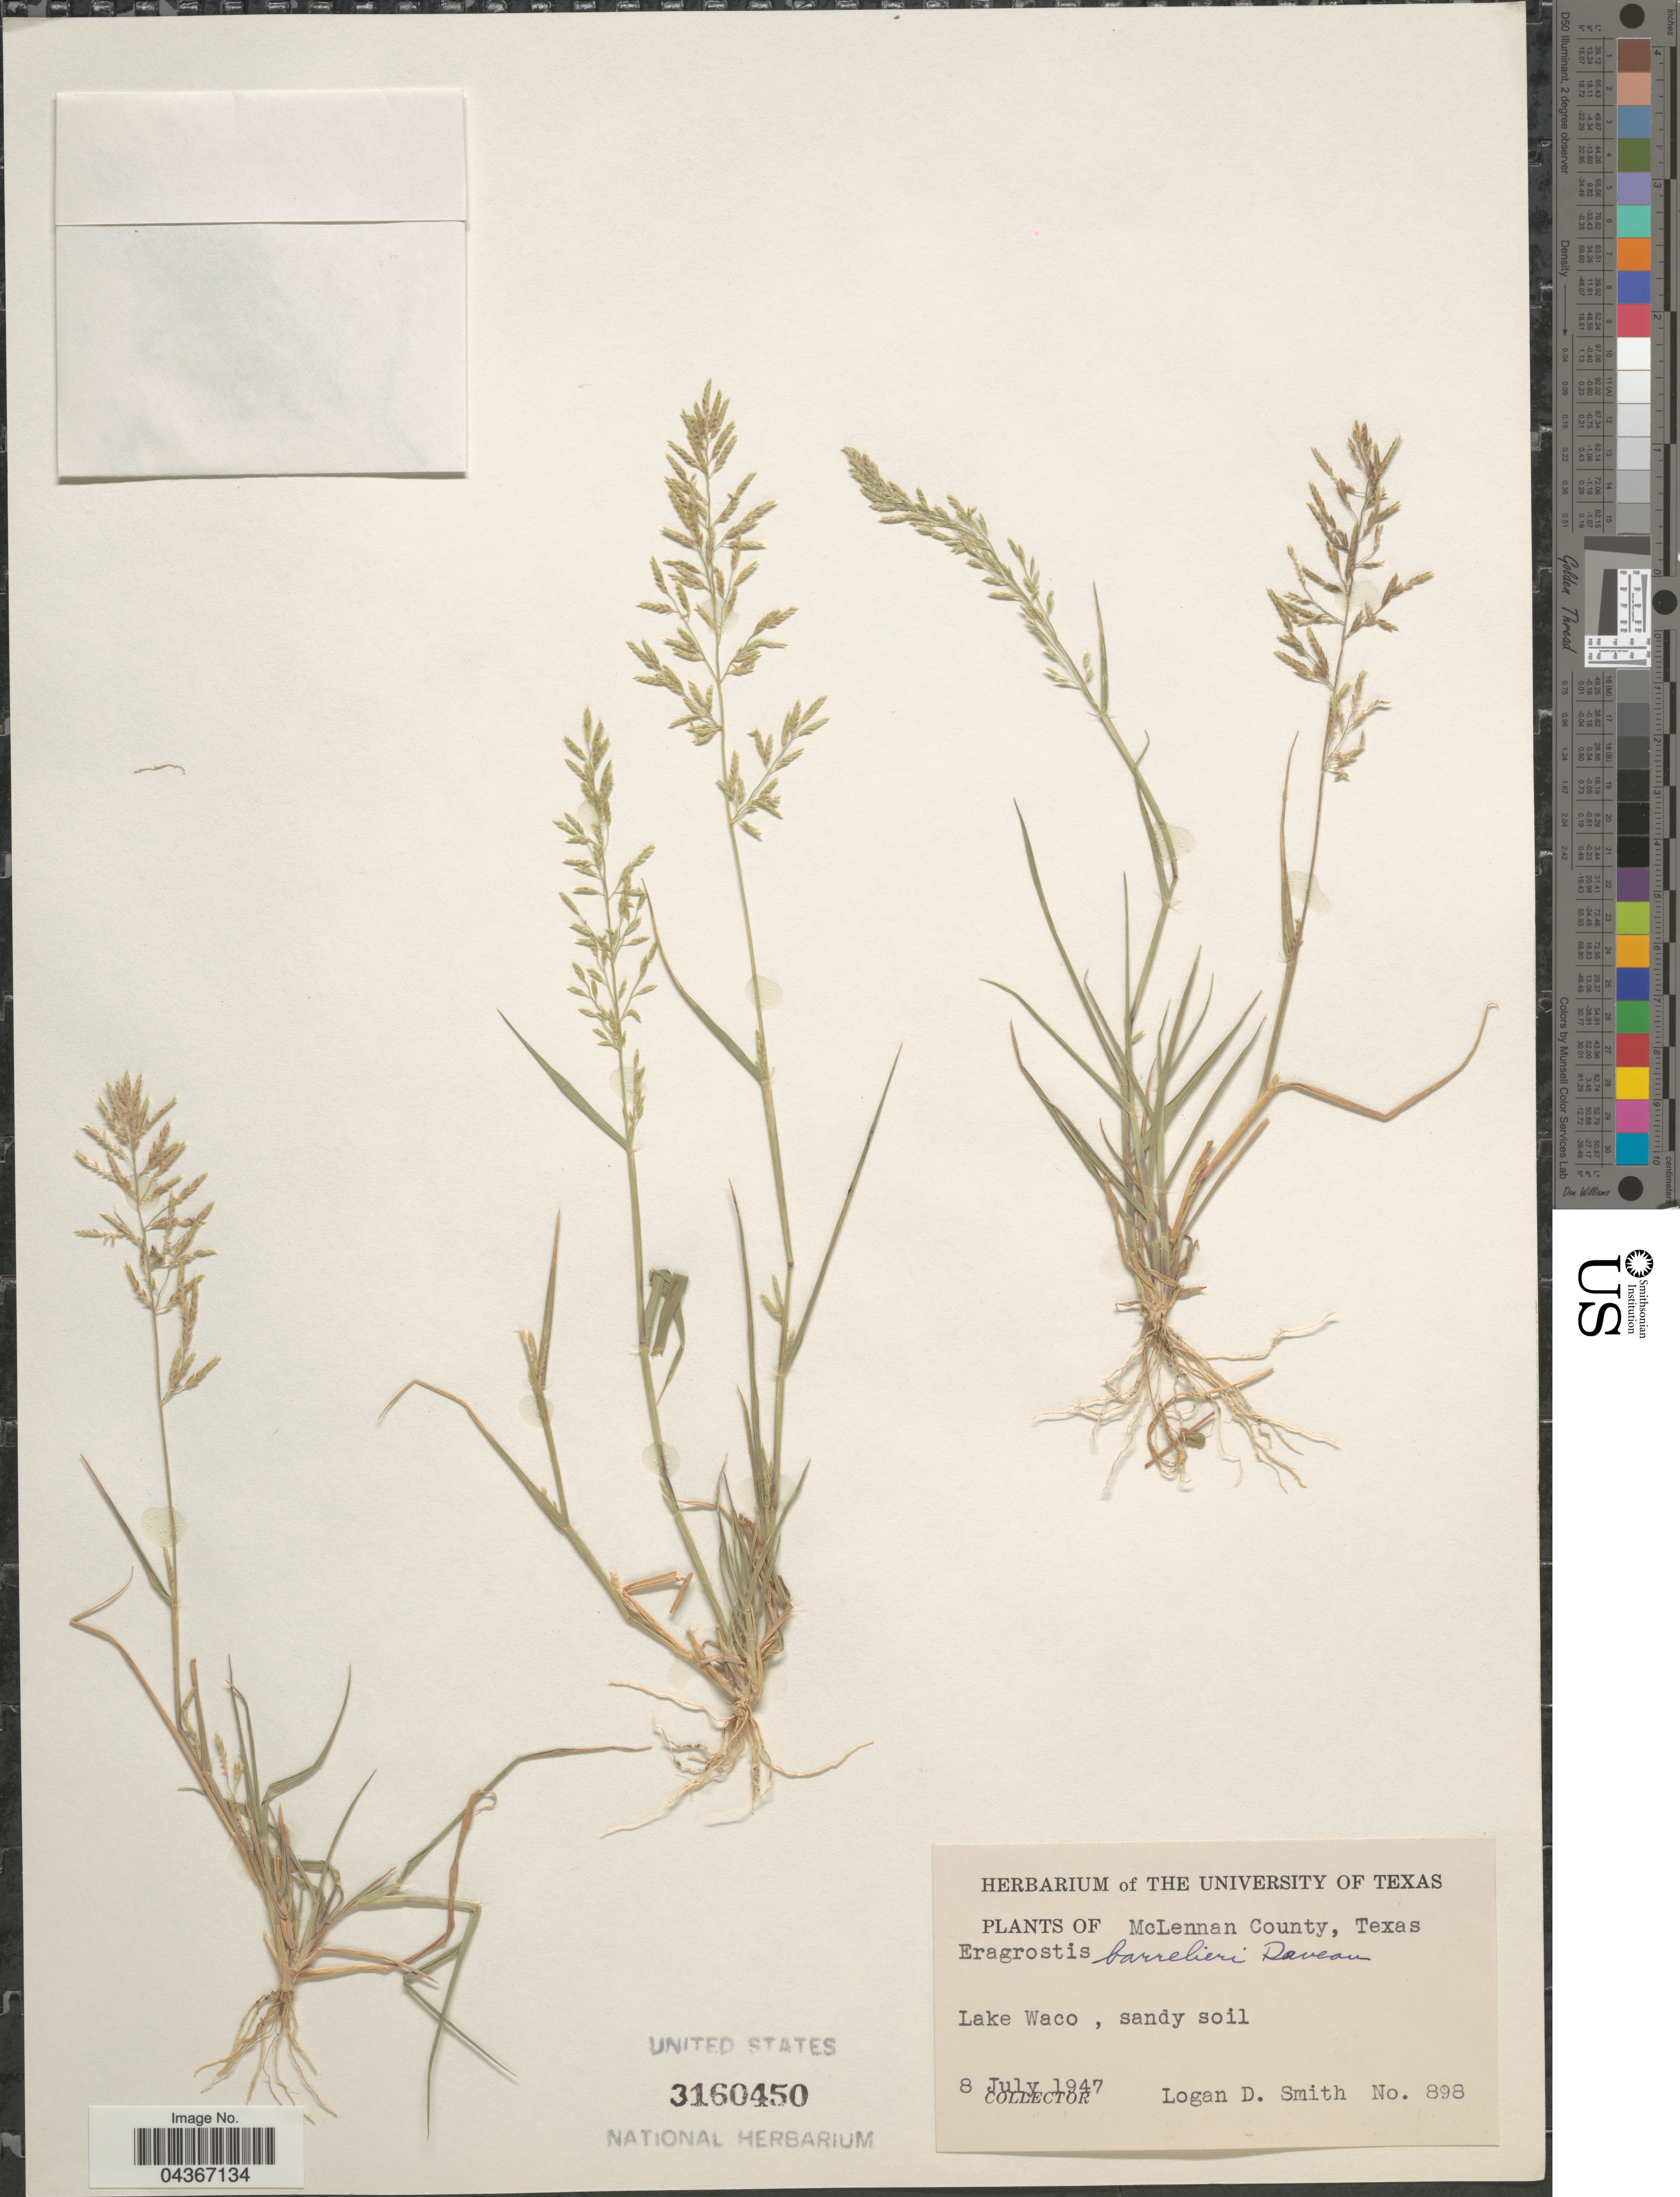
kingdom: Plantae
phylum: Tracheophyta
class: Liliopsida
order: Poales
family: Poaceae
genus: Eragrostis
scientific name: Eragrostis barrelieri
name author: Daveau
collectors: L. Smith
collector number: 898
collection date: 1947-07-08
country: United States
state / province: Texas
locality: McLennan County. Lake Waco.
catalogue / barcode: US 3160450